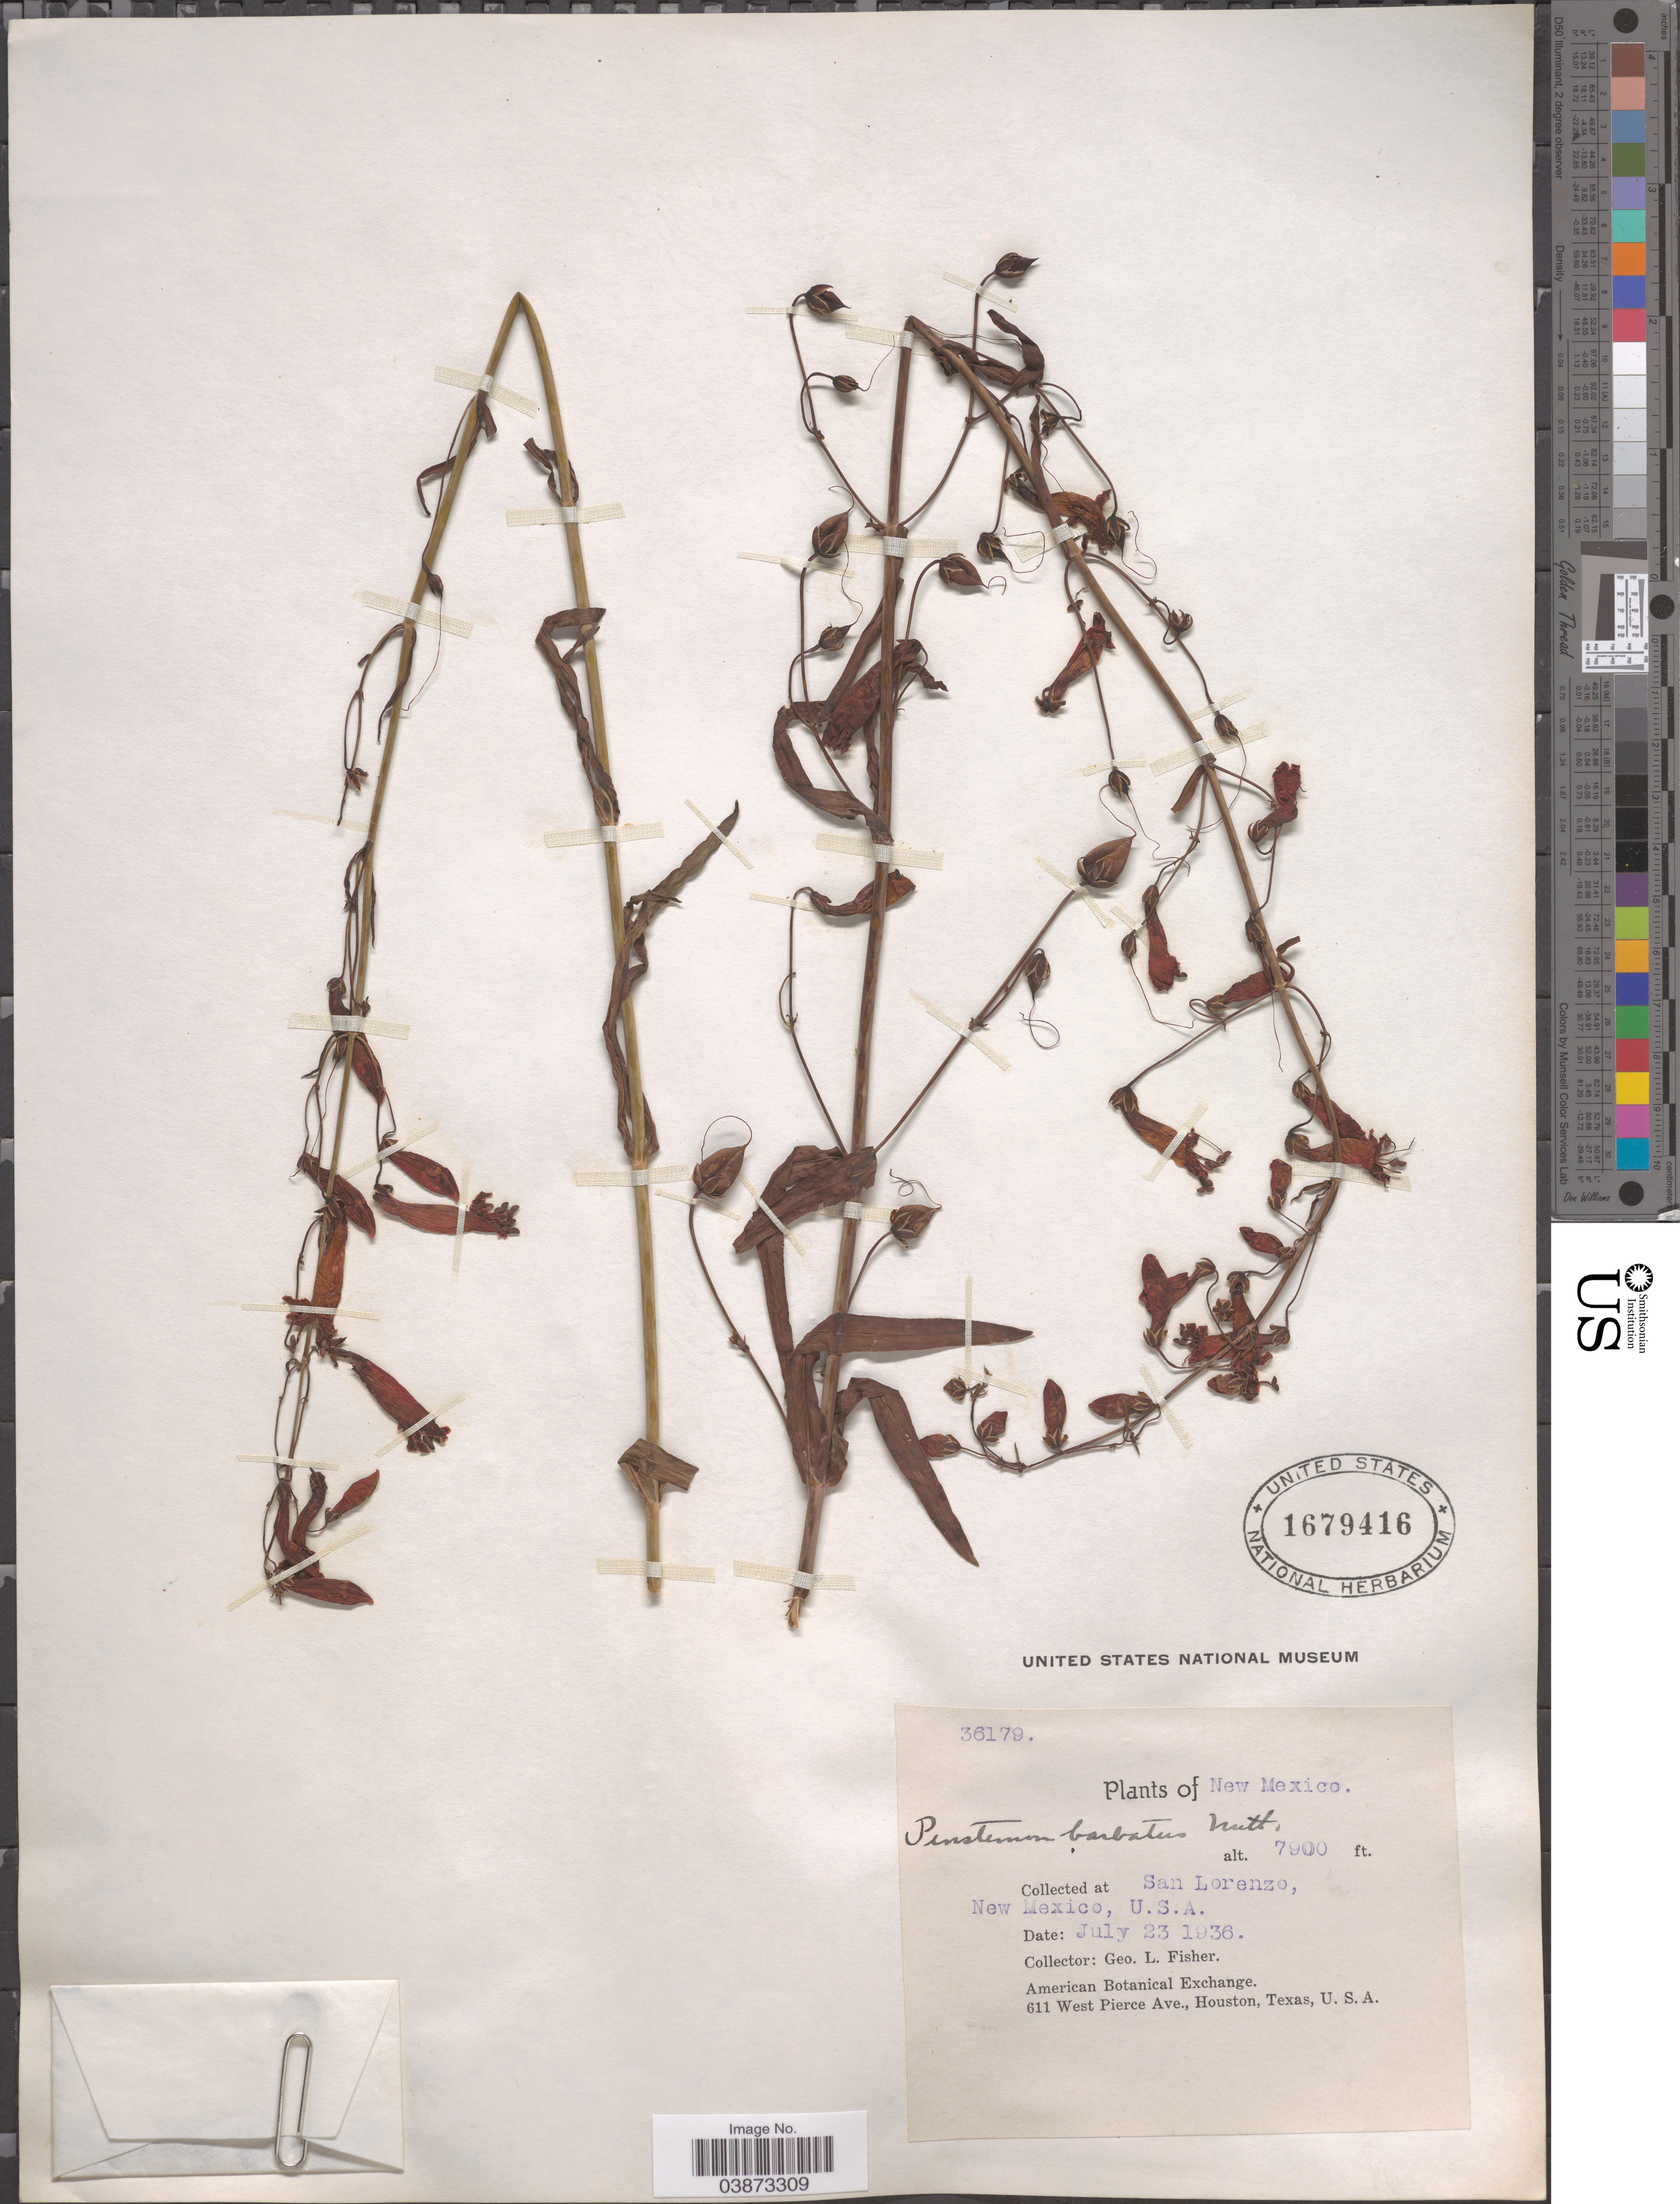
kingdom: Plantae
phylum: Tracheophyta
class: Magnoliopsida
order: Lamiales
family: Plantaginaceae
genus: Penstemon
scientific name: Penstemon barbatus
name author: (Cav.) Roth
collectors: G. L. Fisher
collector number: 36179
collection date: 1936-07-23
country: United States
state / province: New Mexico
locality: San Lorenzo.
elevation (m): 2408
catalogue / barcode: US 1679416